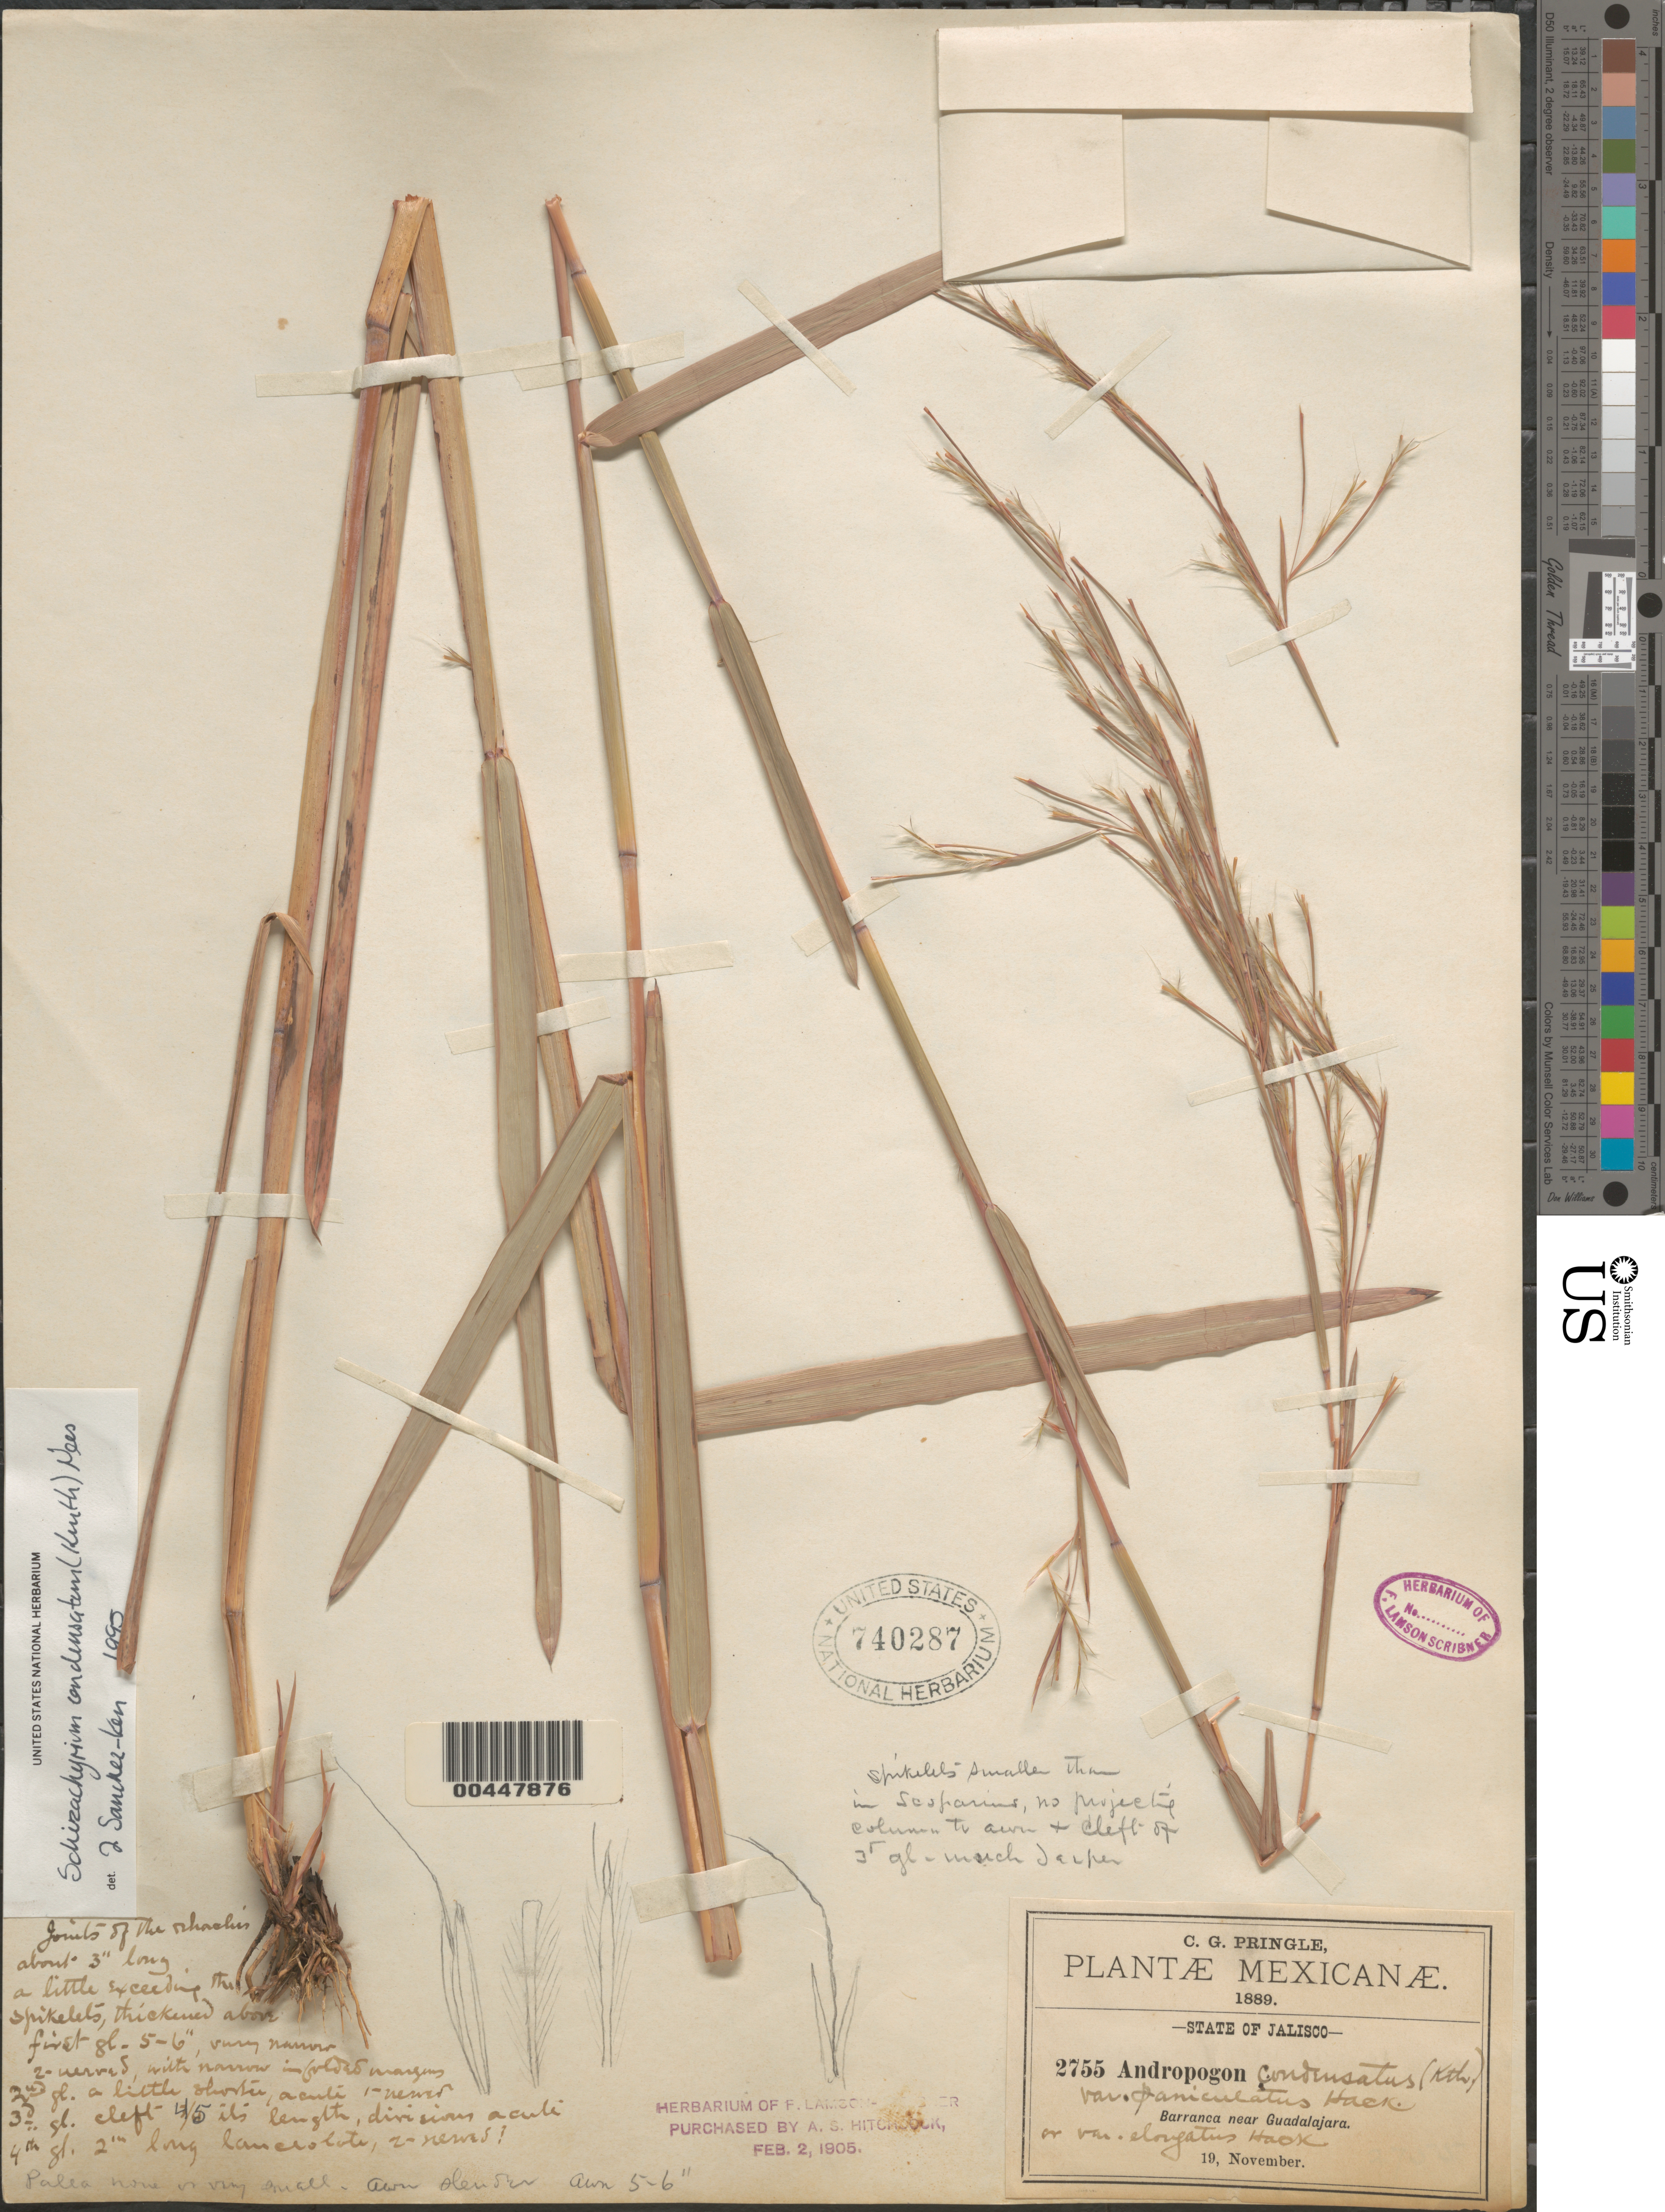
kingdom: Plantae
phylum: Tracheophyta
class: Liliopsida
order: Poales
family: Poaceae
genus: Schizachyrium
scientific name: Schizachyrium condensatum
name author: (Kunth) Nees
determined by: Sánchez-Ken, J. G.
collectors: C. G. Pringle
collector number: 2755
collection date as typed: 10 Nov 1889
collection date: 1889-11-10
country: Mexico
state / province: Jalisco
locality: Barranca near Guadalajara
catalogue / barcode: US 740287